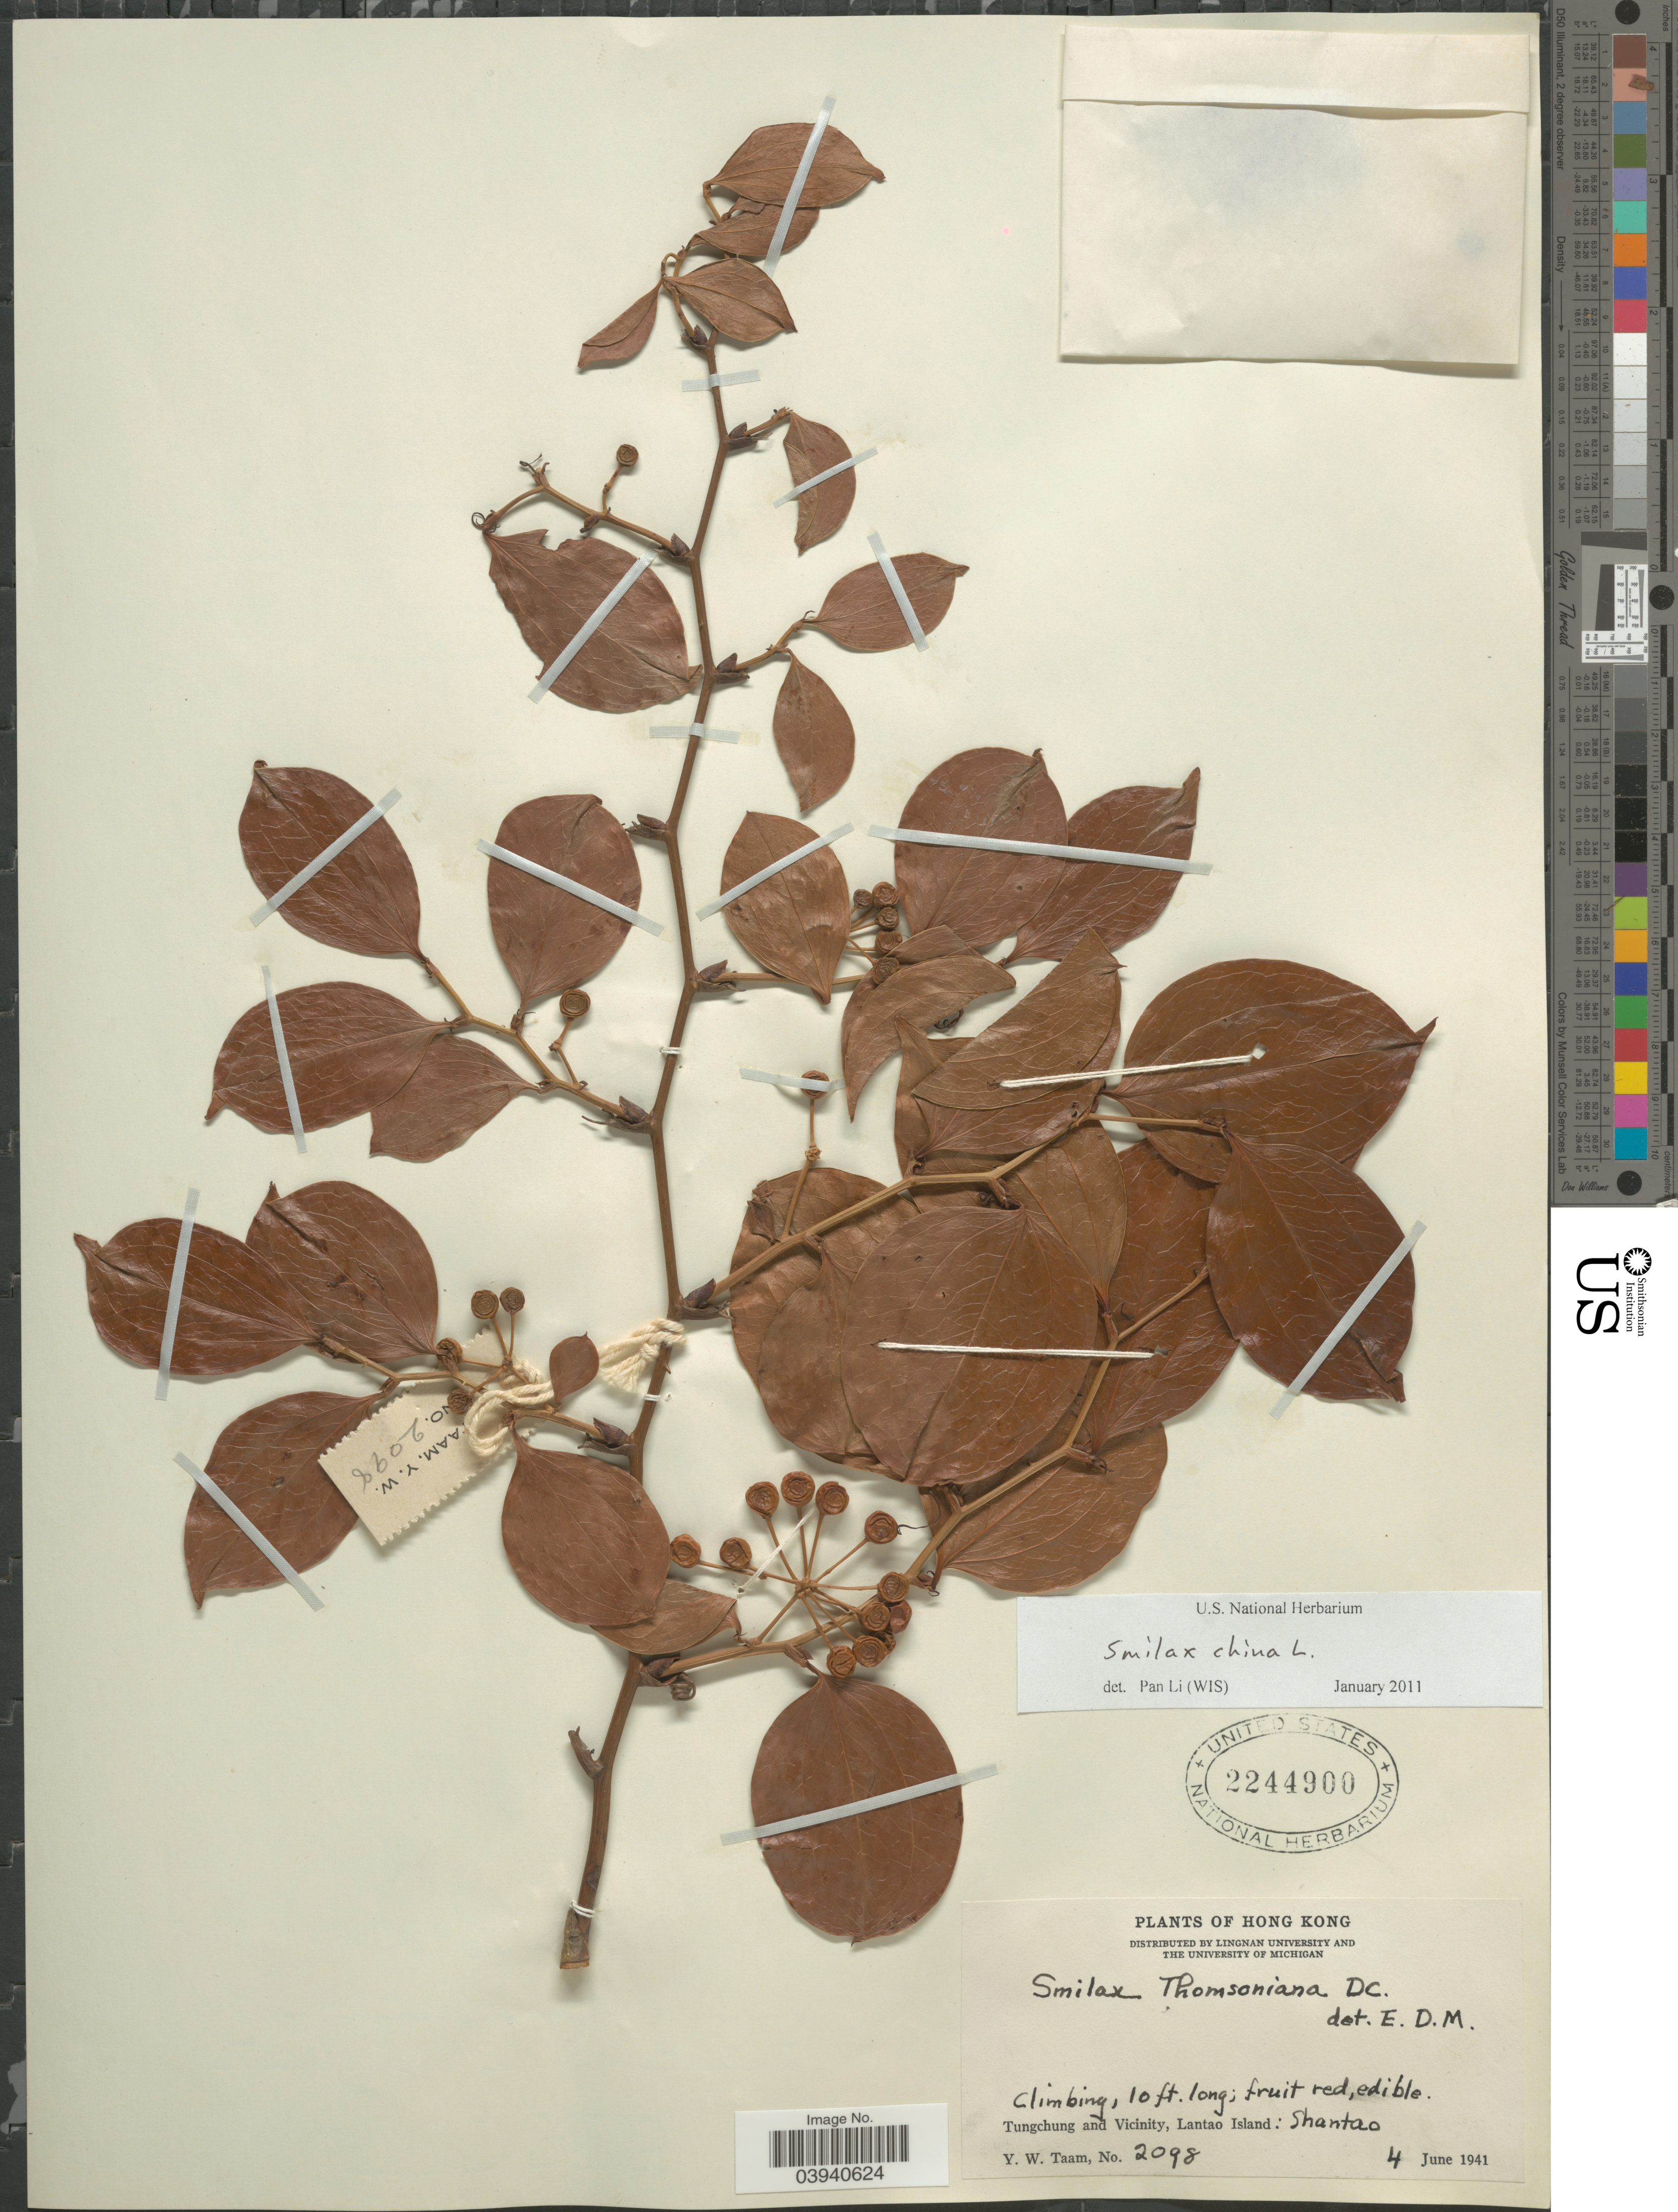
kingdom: Plantae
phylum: Tracheophyta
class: Liliopsida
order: Liliales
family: Smilacaceae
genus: Smilax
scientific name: Smilax china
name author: L.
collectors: Y. W. Taam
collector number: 2098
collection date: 1941-06-04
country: China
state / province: Hong Kong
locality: Tungchung and Vicinity, Lantao Island: Shantao.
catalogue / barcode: US 2244900